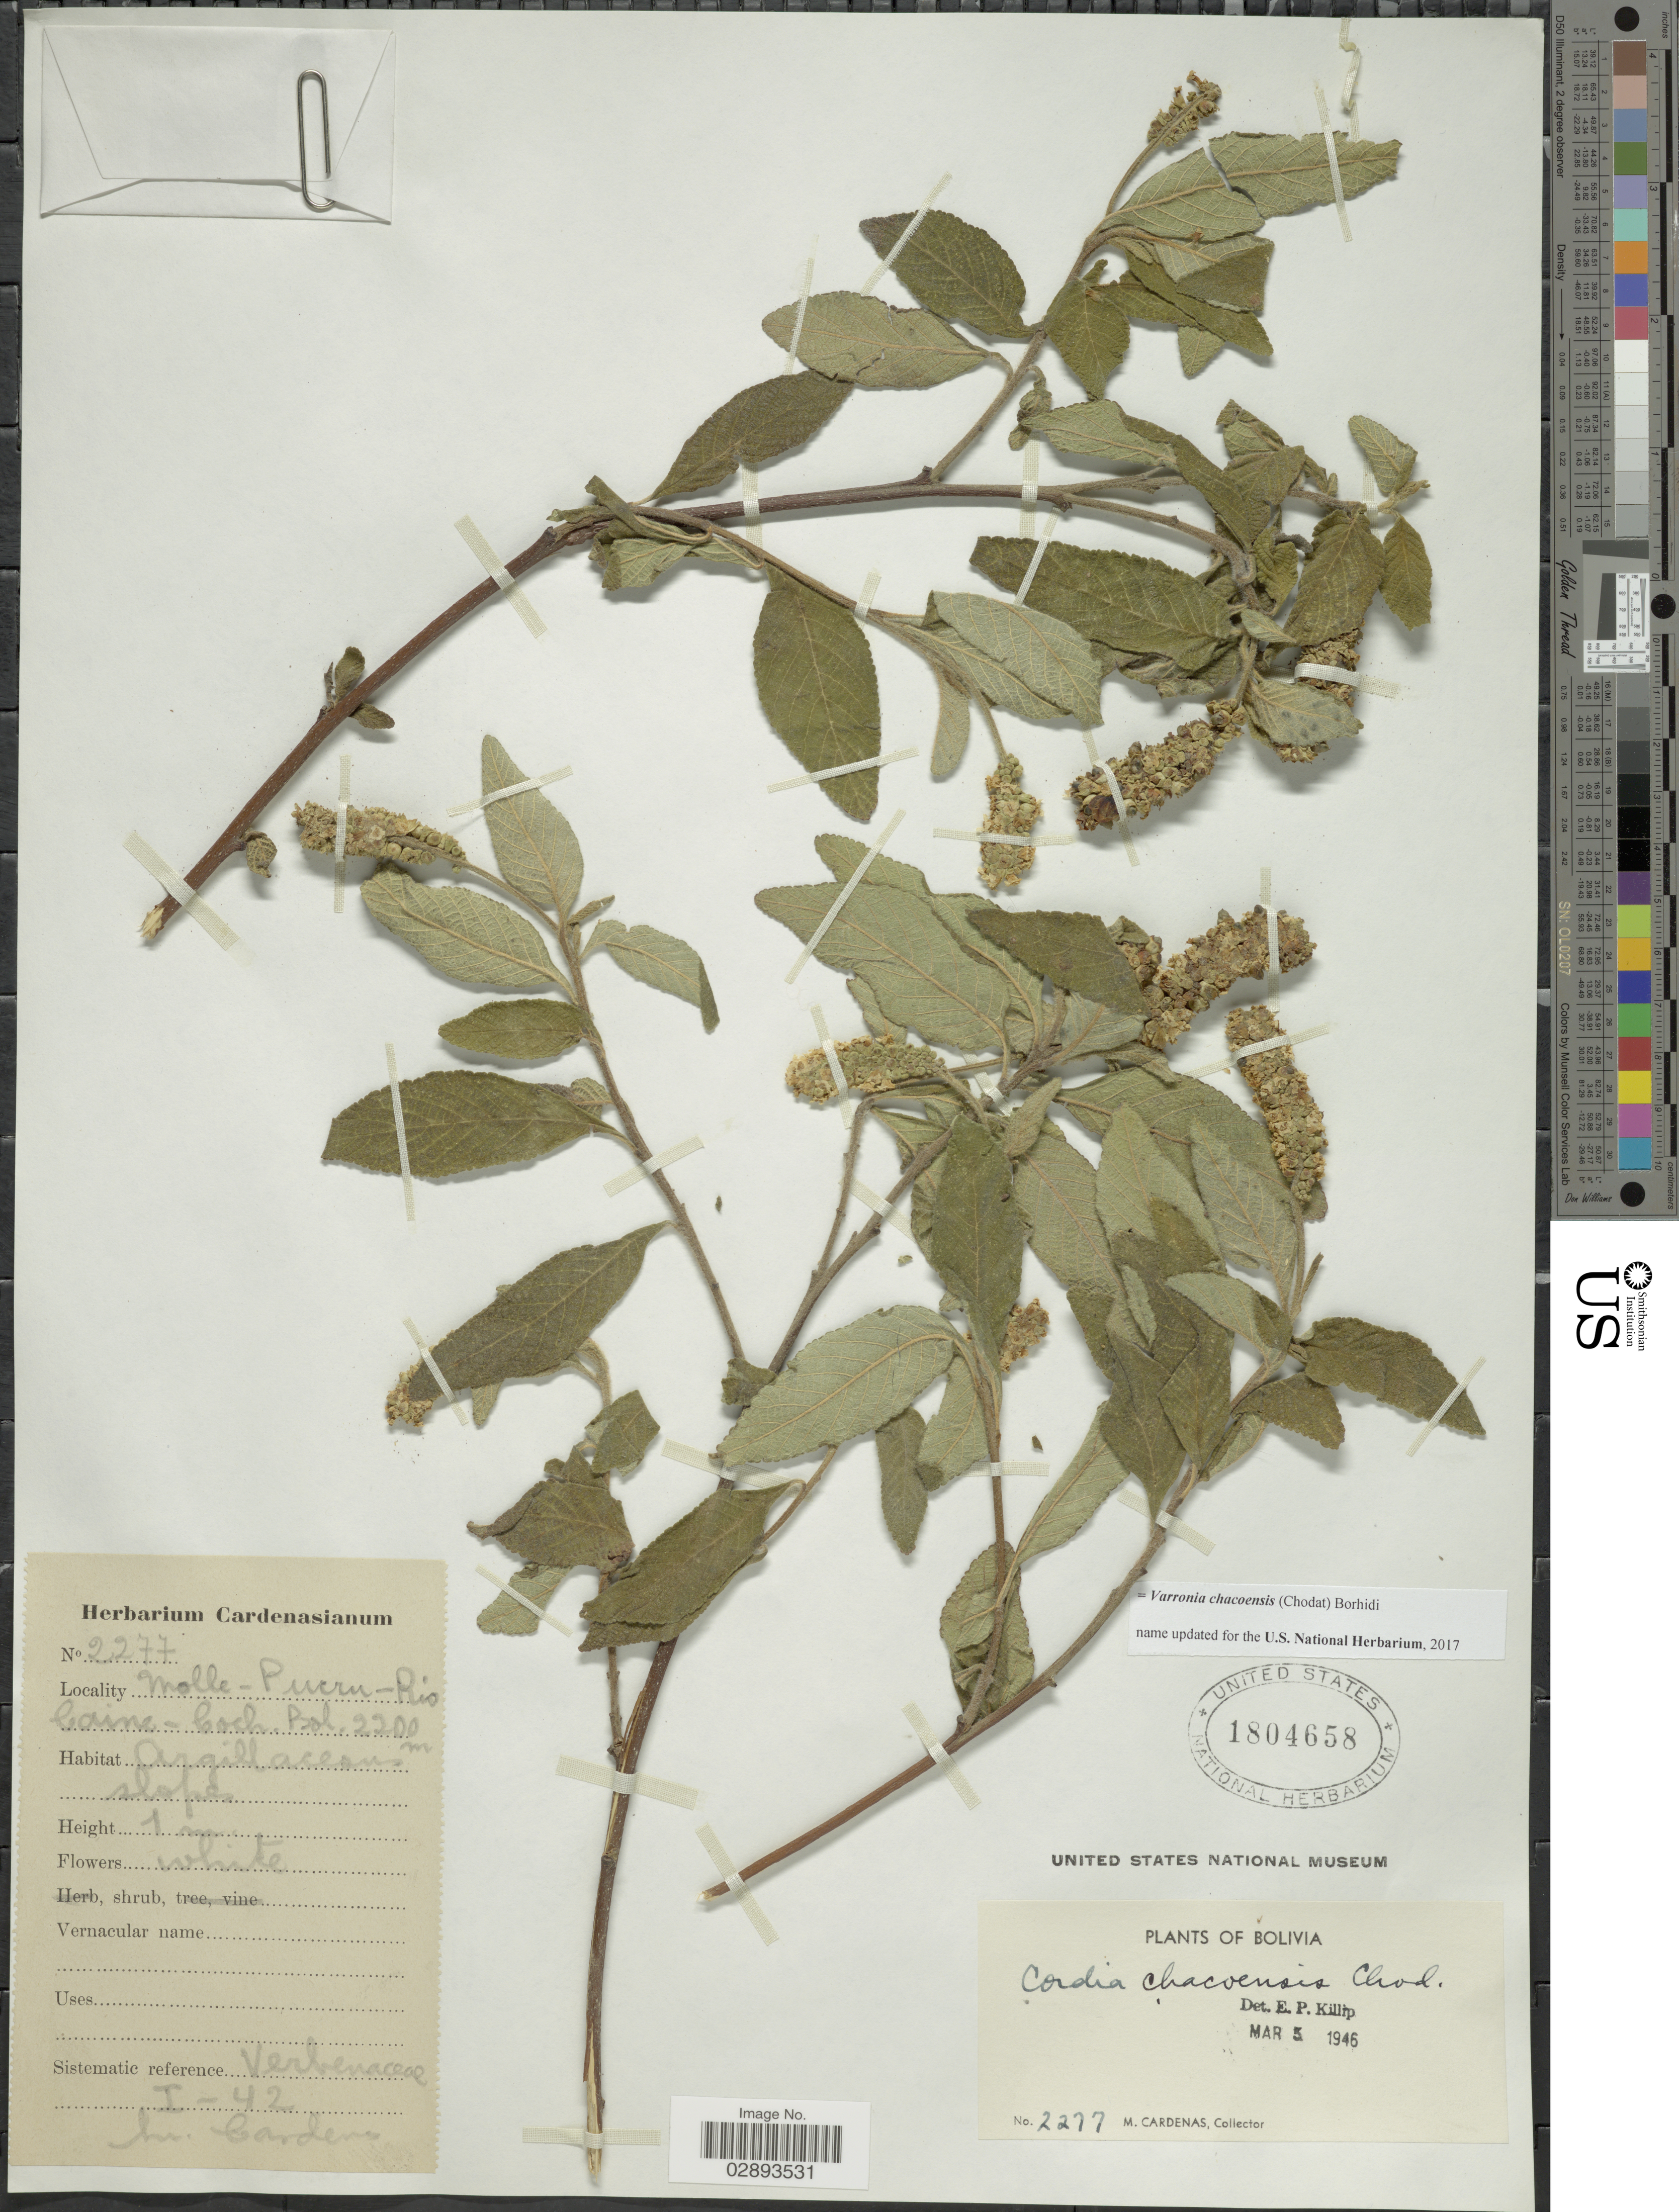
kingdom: Plantae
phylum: Tracheophyta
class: Magnoliopsida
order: Boraginales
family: Cordiaceae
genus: Varronia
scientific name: Varronia chacoensis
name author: (Chodat) Borhidi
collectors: M. Cárdenas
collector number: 2277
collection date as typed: Transcribed d/m/y: /1/42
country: Bolivia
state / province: Cochabamba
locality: Molle, Pucru-Rio Caine, Coch., Bol.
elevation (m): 2200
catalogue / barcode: US 1804658